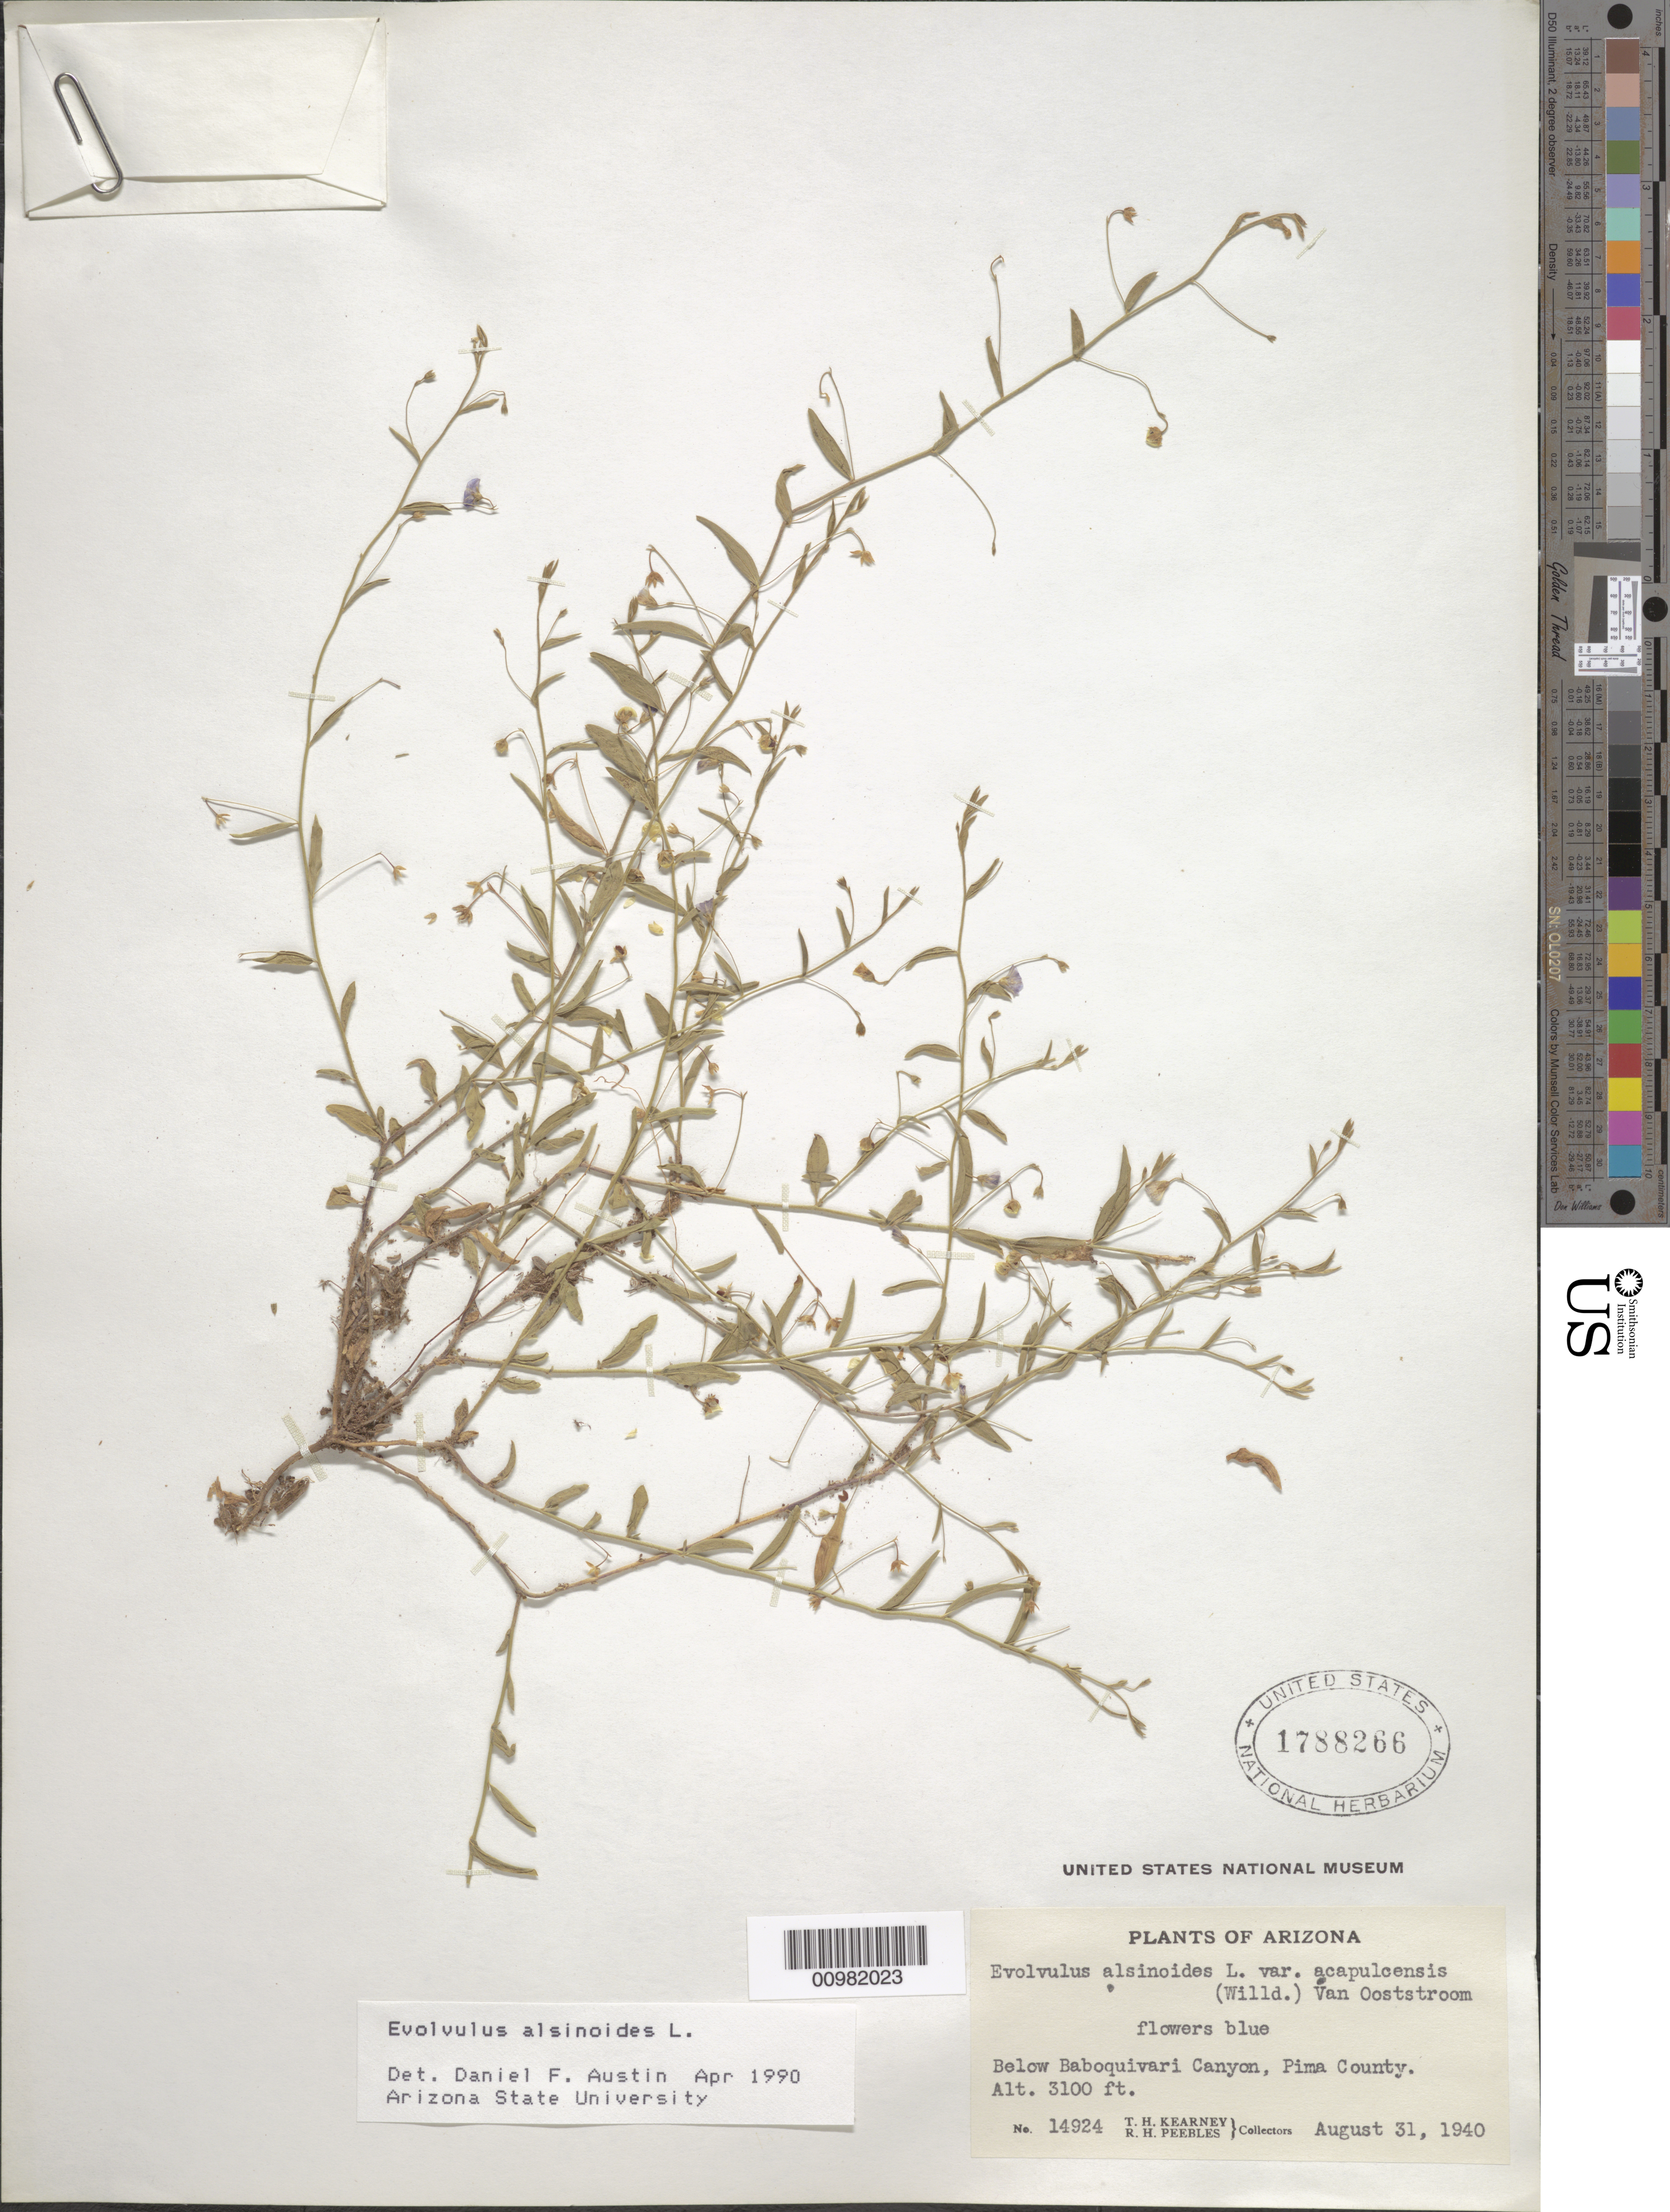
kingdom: Plantae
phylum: Tracheophyta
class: Magnoliopsida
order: Solanales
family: Convolvulaceae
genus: Evolvulus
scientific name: Evolvulus alsinoides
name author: (L.) L.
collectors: T. H. Kearney & R. H. Peebles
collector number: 14924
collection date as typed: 31 Aug 1940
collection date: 1940-08-31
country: United States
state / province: Arizona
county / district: Pima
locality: Below Baboquivari Canyon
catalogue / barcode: US 1788266